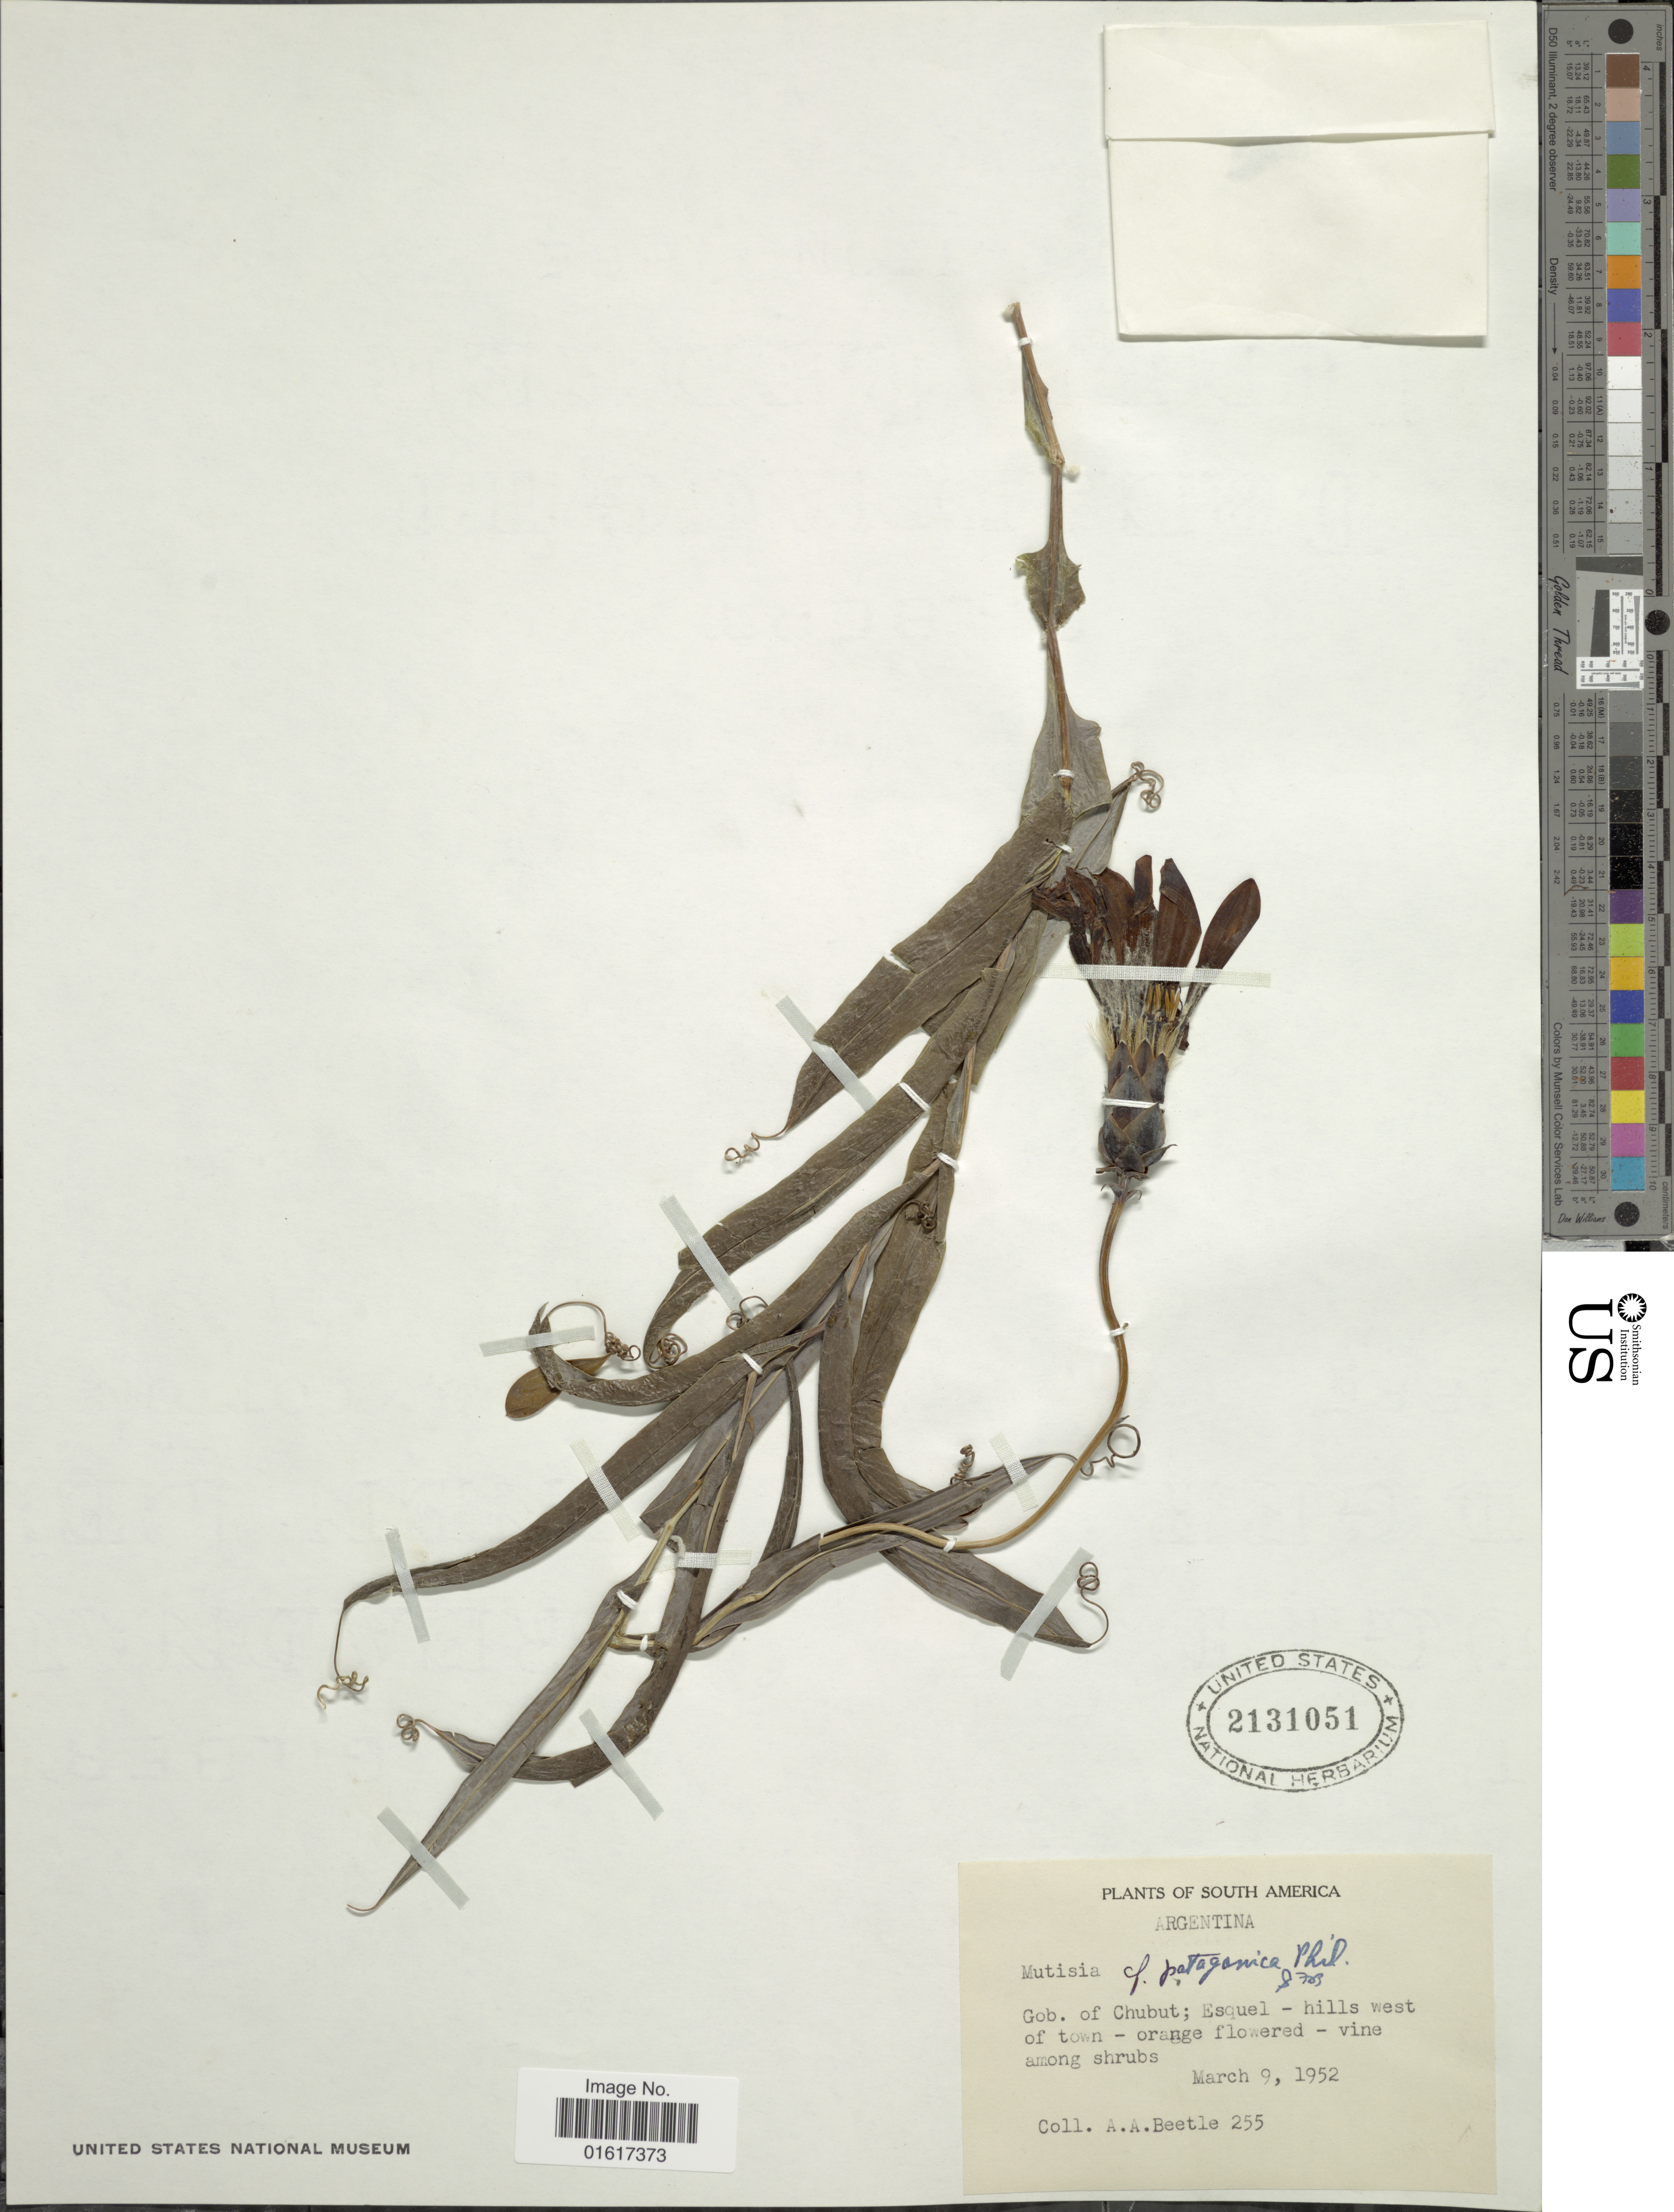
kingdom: Plantae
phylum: Tracheophyta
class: Magnoliopsida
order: Asterales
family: Asteraceae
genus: Mutisia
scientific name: Mutisia decurrens var. patagonica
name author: S.F. Blake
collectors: A. A. Beetle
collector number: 255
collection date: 1952-03-09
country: Argentina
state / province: Chubut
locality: Esquel - hills west of town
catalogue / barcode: US 2131051